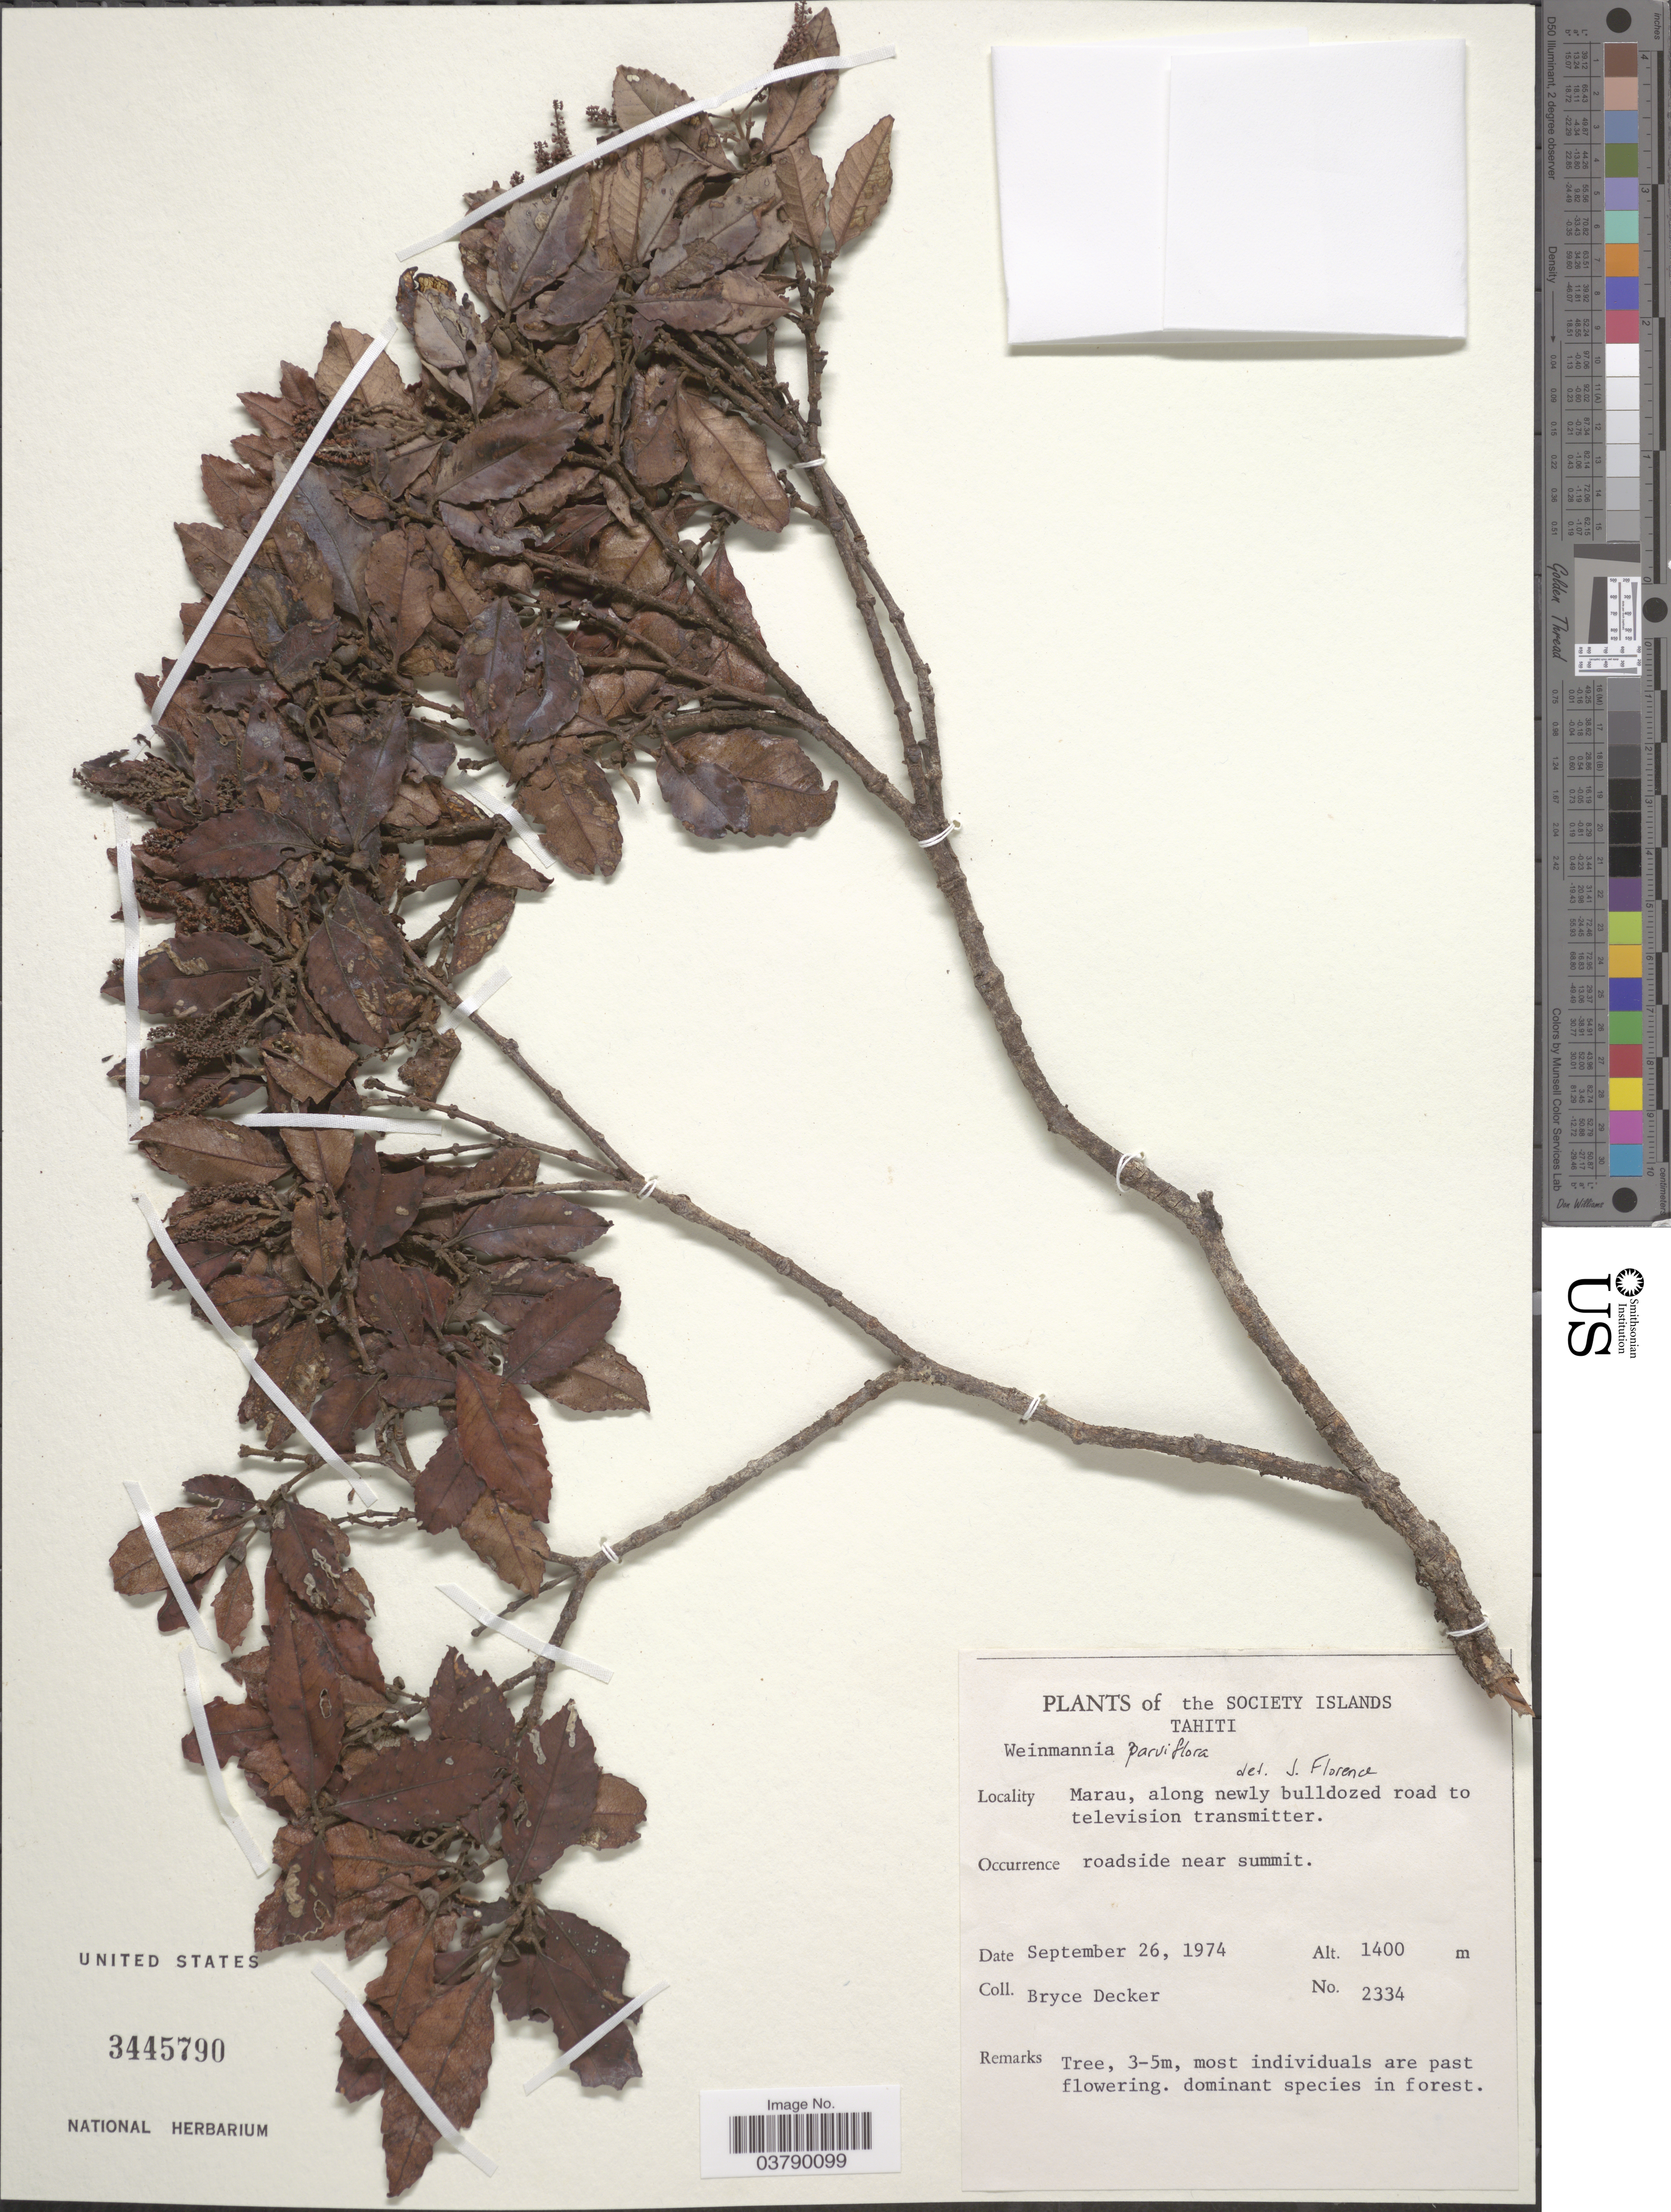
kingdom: Plantae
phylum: Tracheophyta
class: Magnoliopsida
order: Oxalidales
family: Cunoniaceae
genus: Pterophylla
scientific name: Pterophylla parviflora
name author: (G. Forst.) Pillon & H.C. Hopkins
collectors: B. G. Decker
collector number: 2334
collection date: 1974-09-26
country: French Polynesia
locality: Society Islands. Tahiti. Marau, along newly bulldozed road to television transmitter. Roadside near summit.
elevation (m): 1400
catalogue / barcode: US 3445790